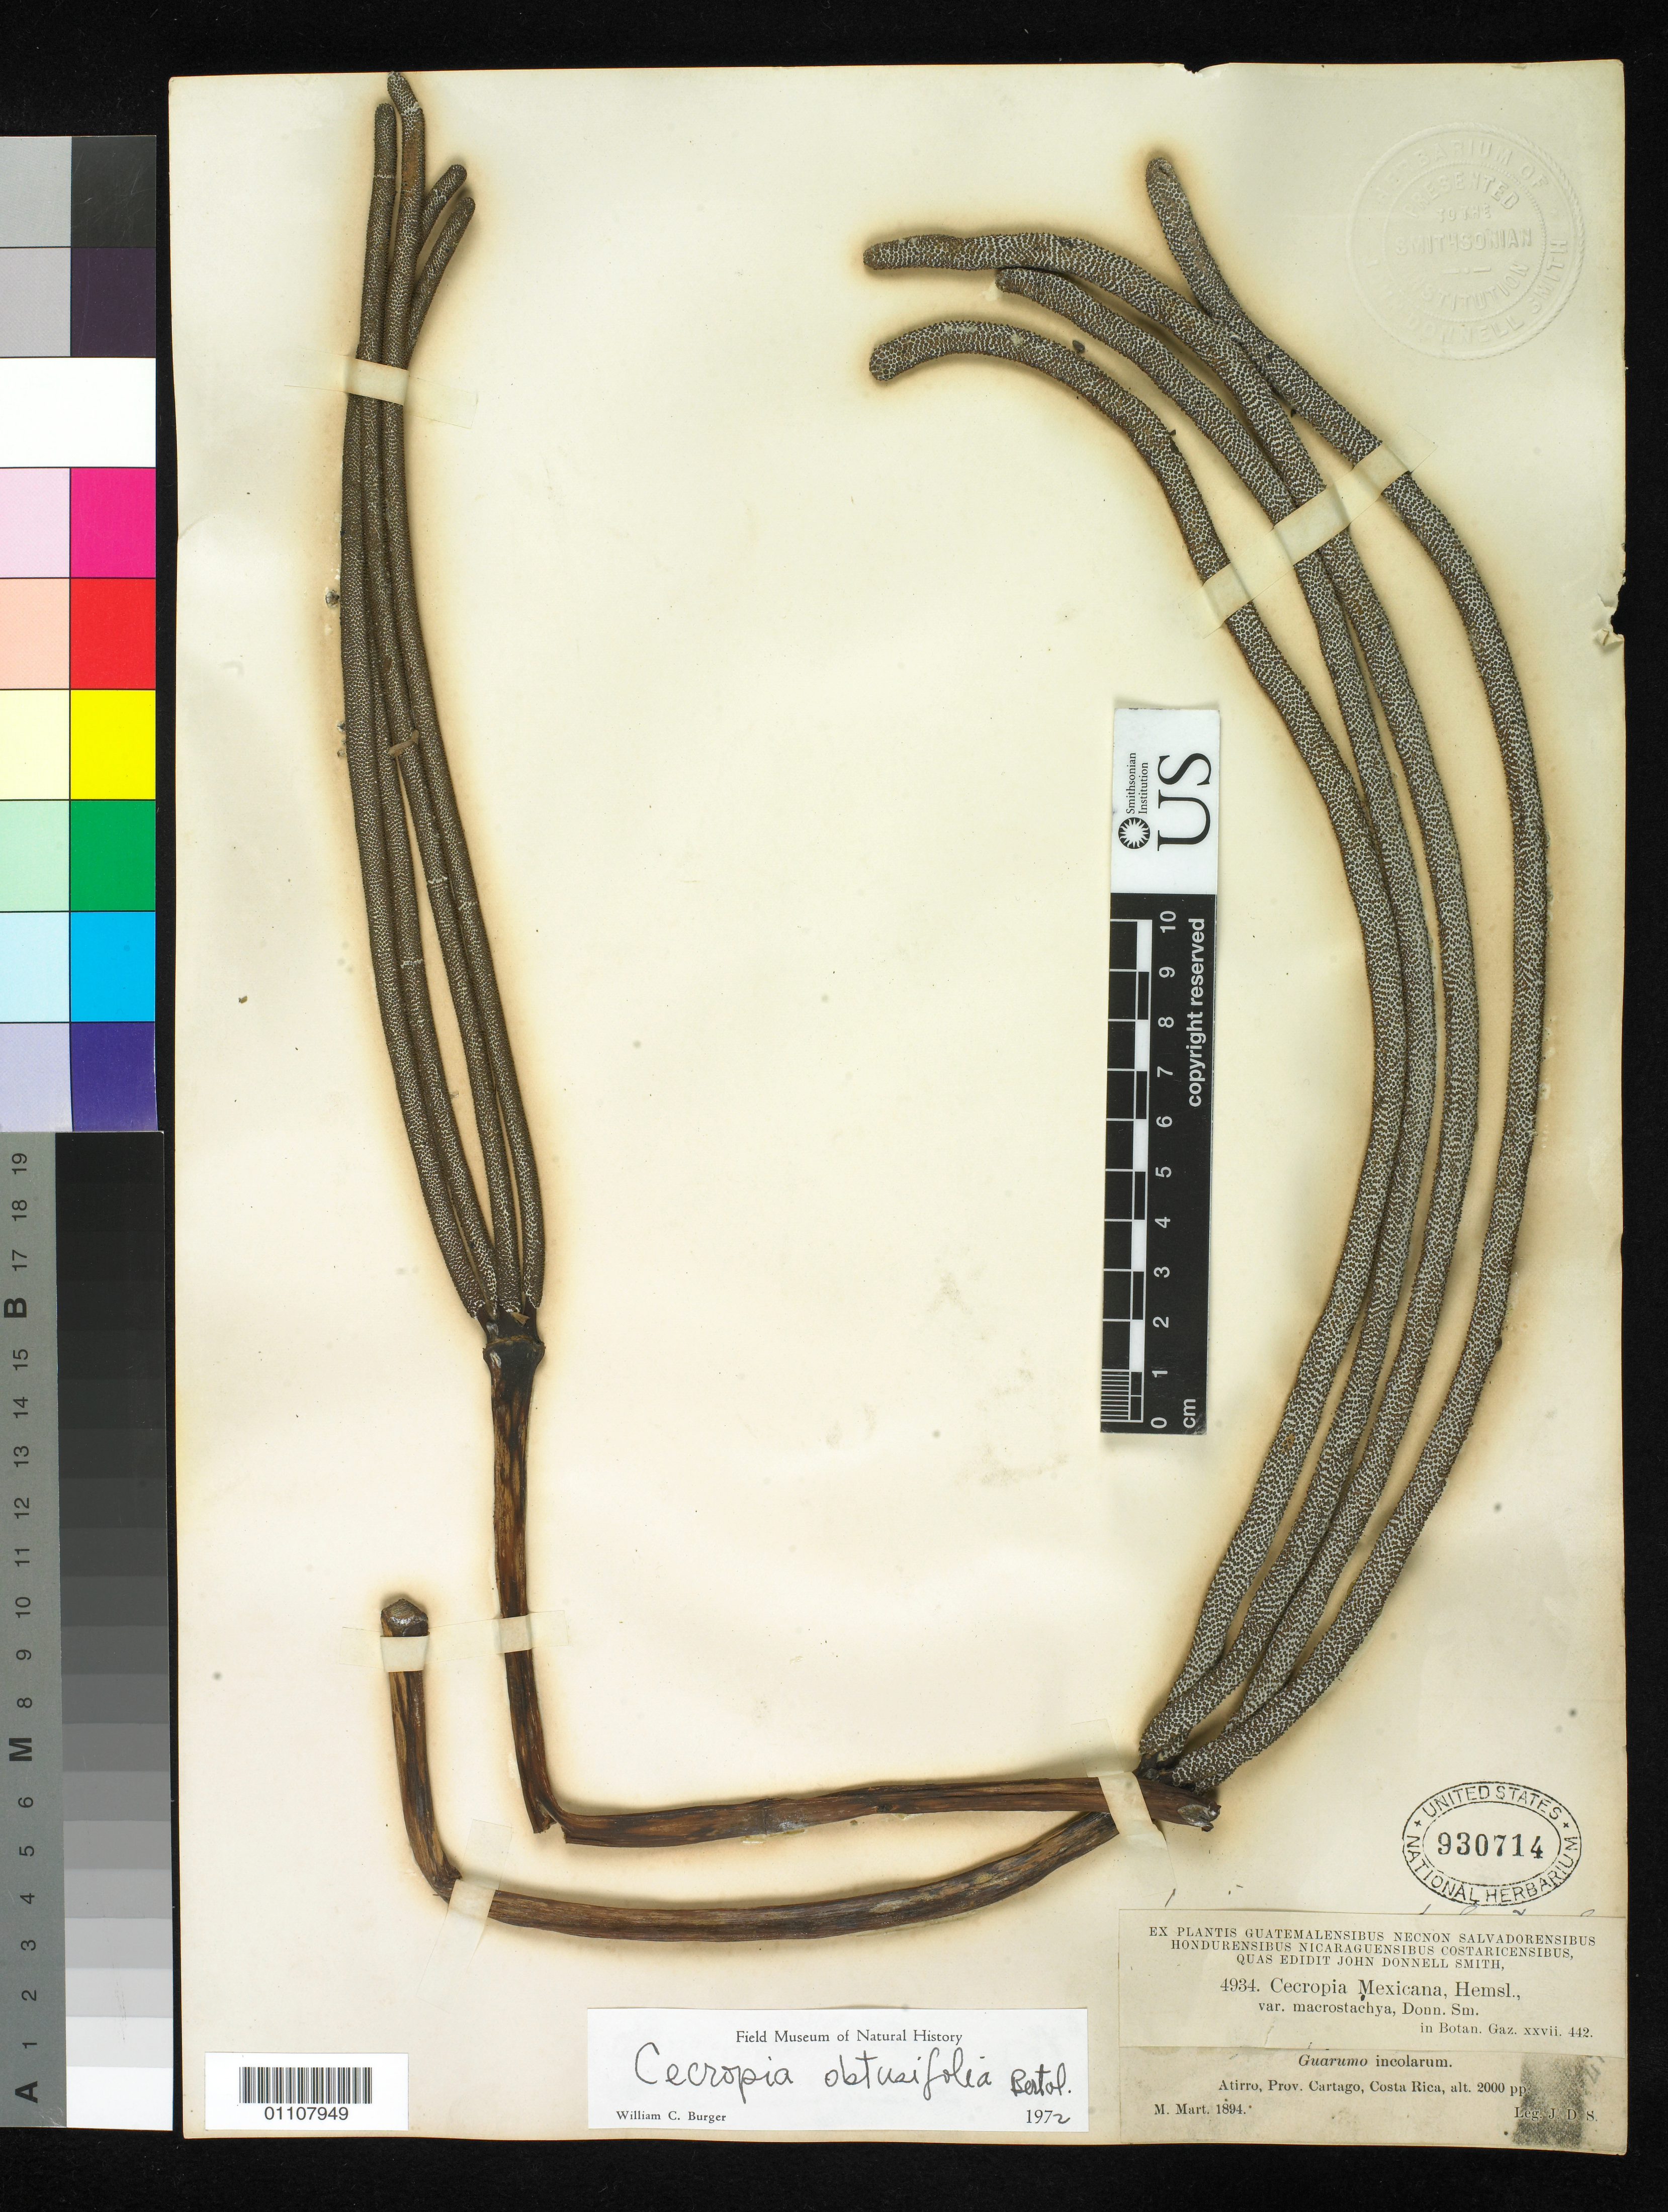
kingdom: Plantae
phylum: Tracheophyta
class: Magnoliopsida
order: Rosales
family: Urticaceae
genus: Cecropia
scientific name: Cecropia mexicana var. macrostachya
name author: Donn. Sm.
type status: Syntype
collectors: J. Donnell Smith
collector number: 4934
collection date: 1894-03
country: Costa Rica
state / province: Cartago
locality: Atirro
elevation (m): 610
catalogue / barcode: US 930714